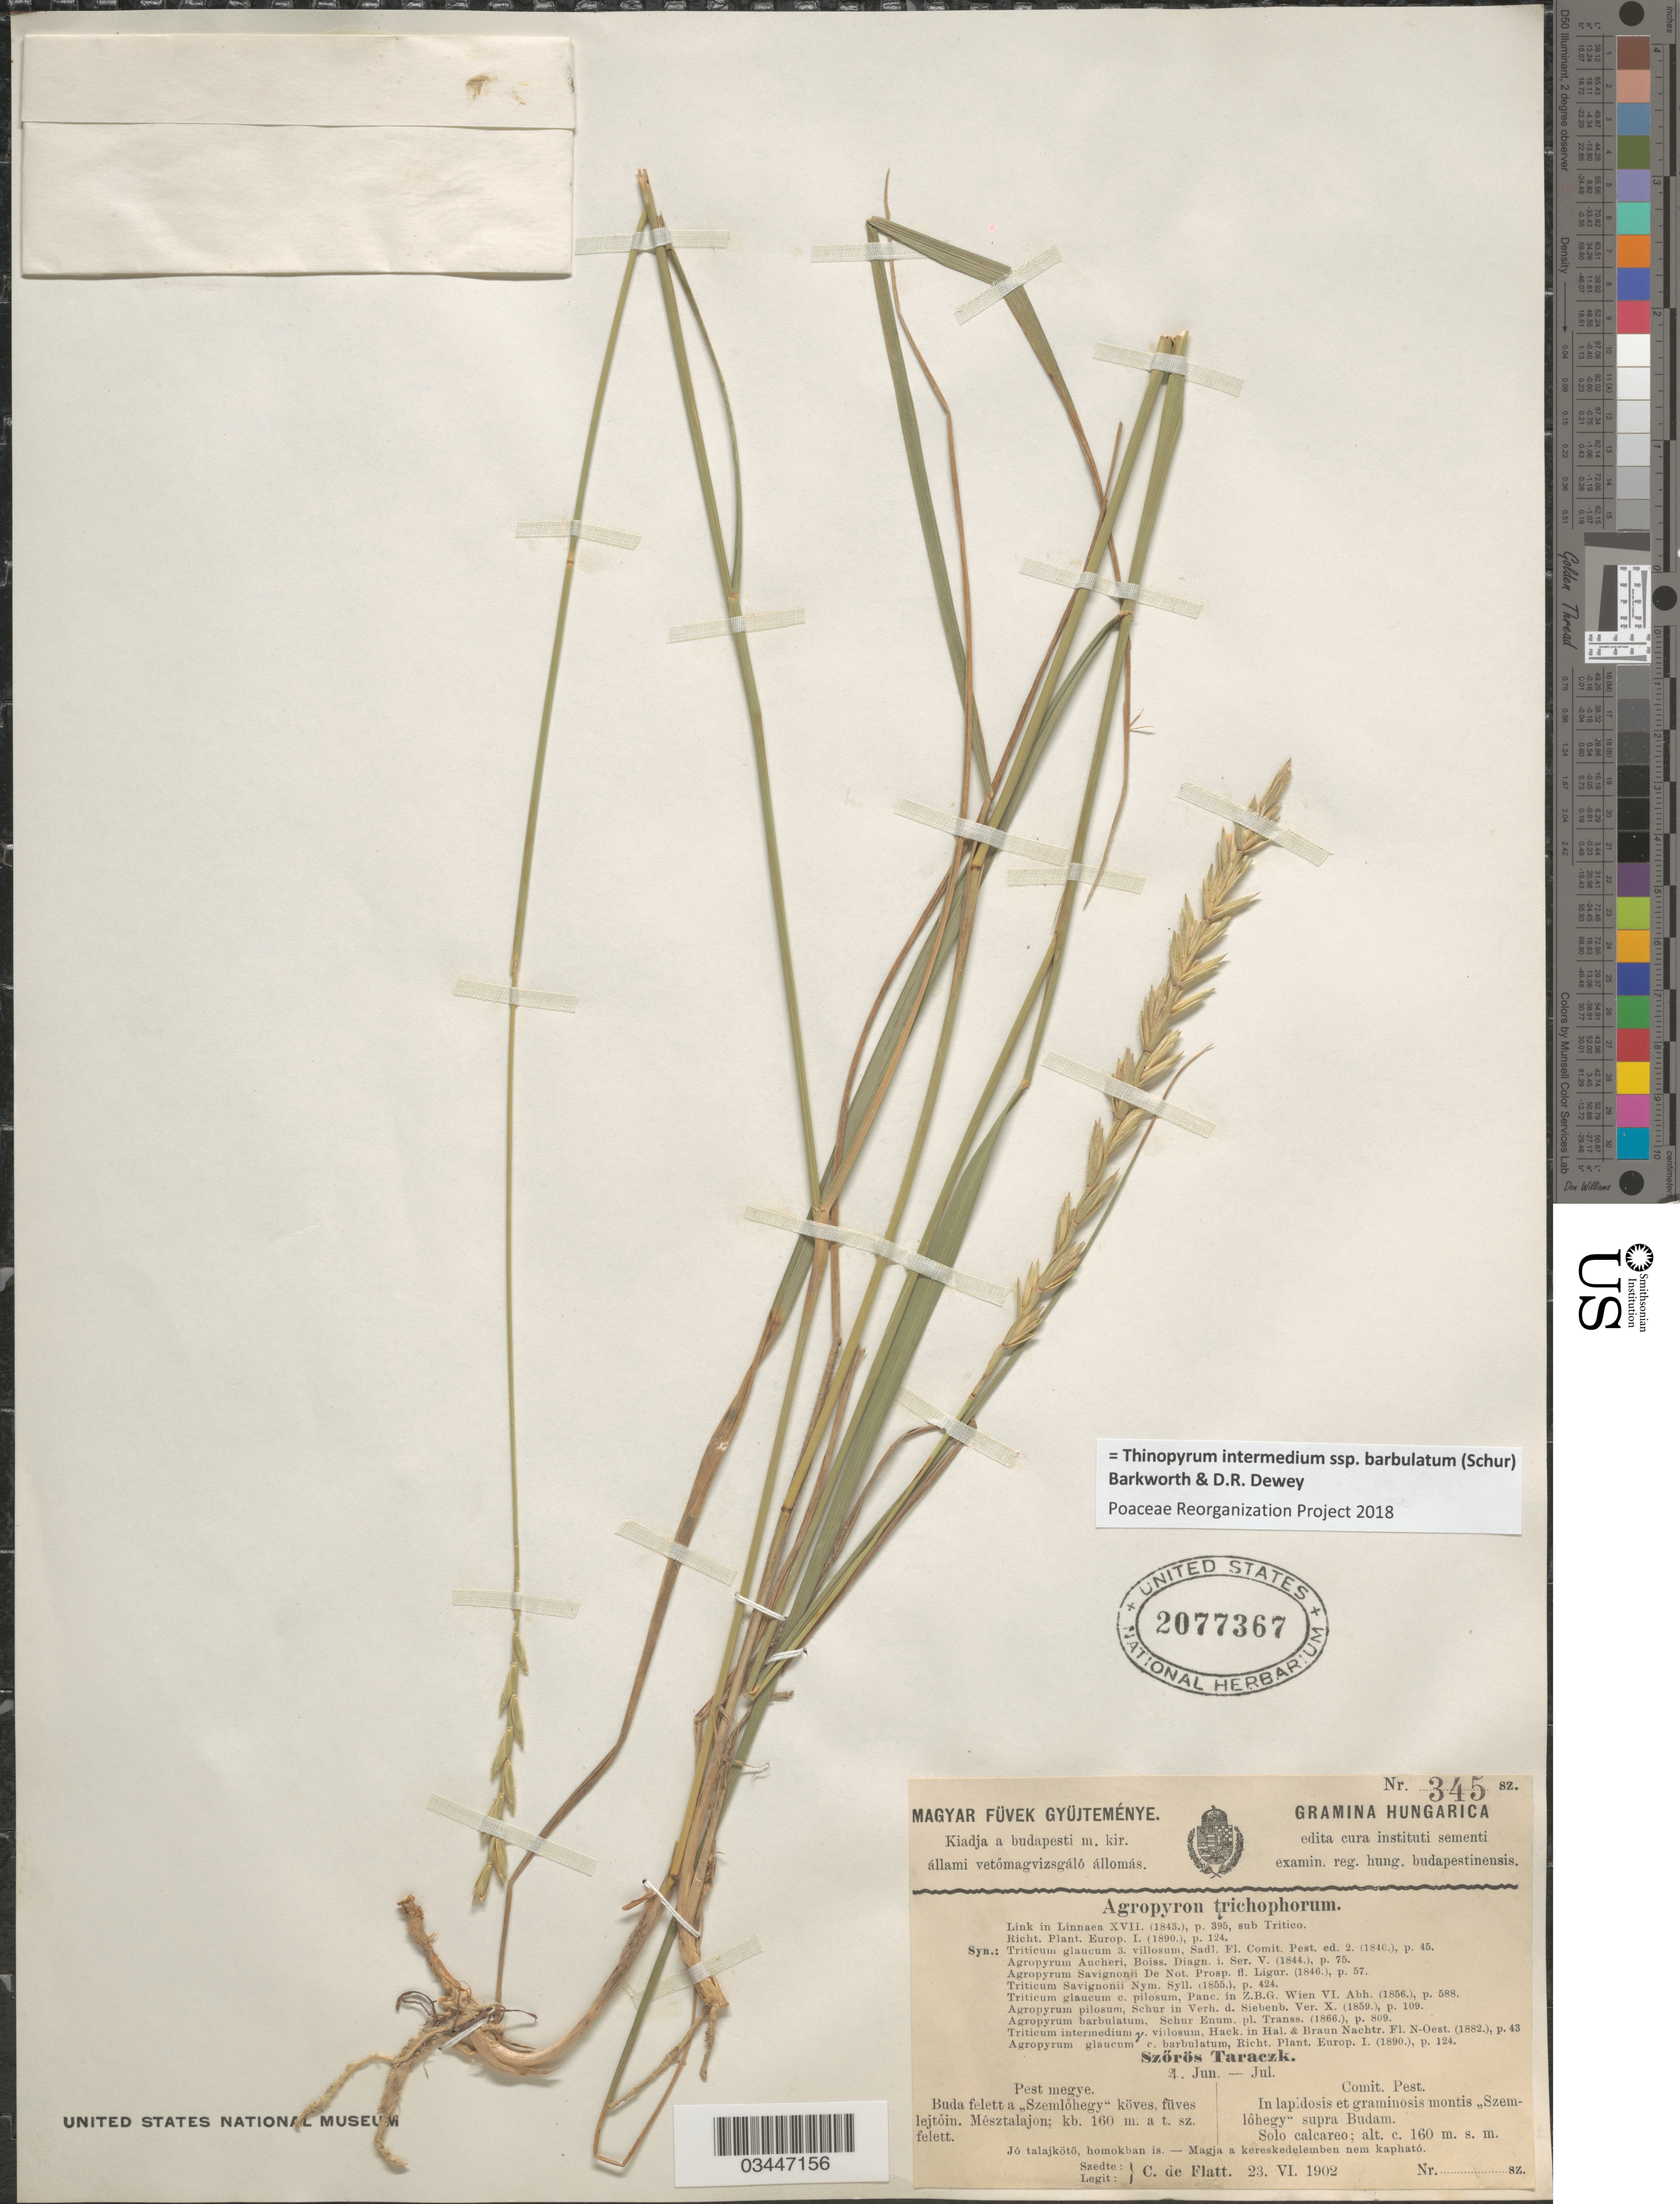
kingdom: Plantae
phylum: Tracheophyta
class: Liliopsida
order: Poales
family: Poaceae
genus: Thinopyrum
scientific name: Thinopyrum intermedium subsp. barbulatum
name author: (Schur) Barkworth & Dewey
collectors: C. de Flatt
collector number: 345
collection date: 1902-06-23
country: Hungary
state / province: Pest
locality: Hungarica. Comit. Pest. In lapidosis et graminosis montis "Szemlöhegy" supra Budam. Solo calcareo.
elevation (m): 160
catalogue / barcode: US 2077367